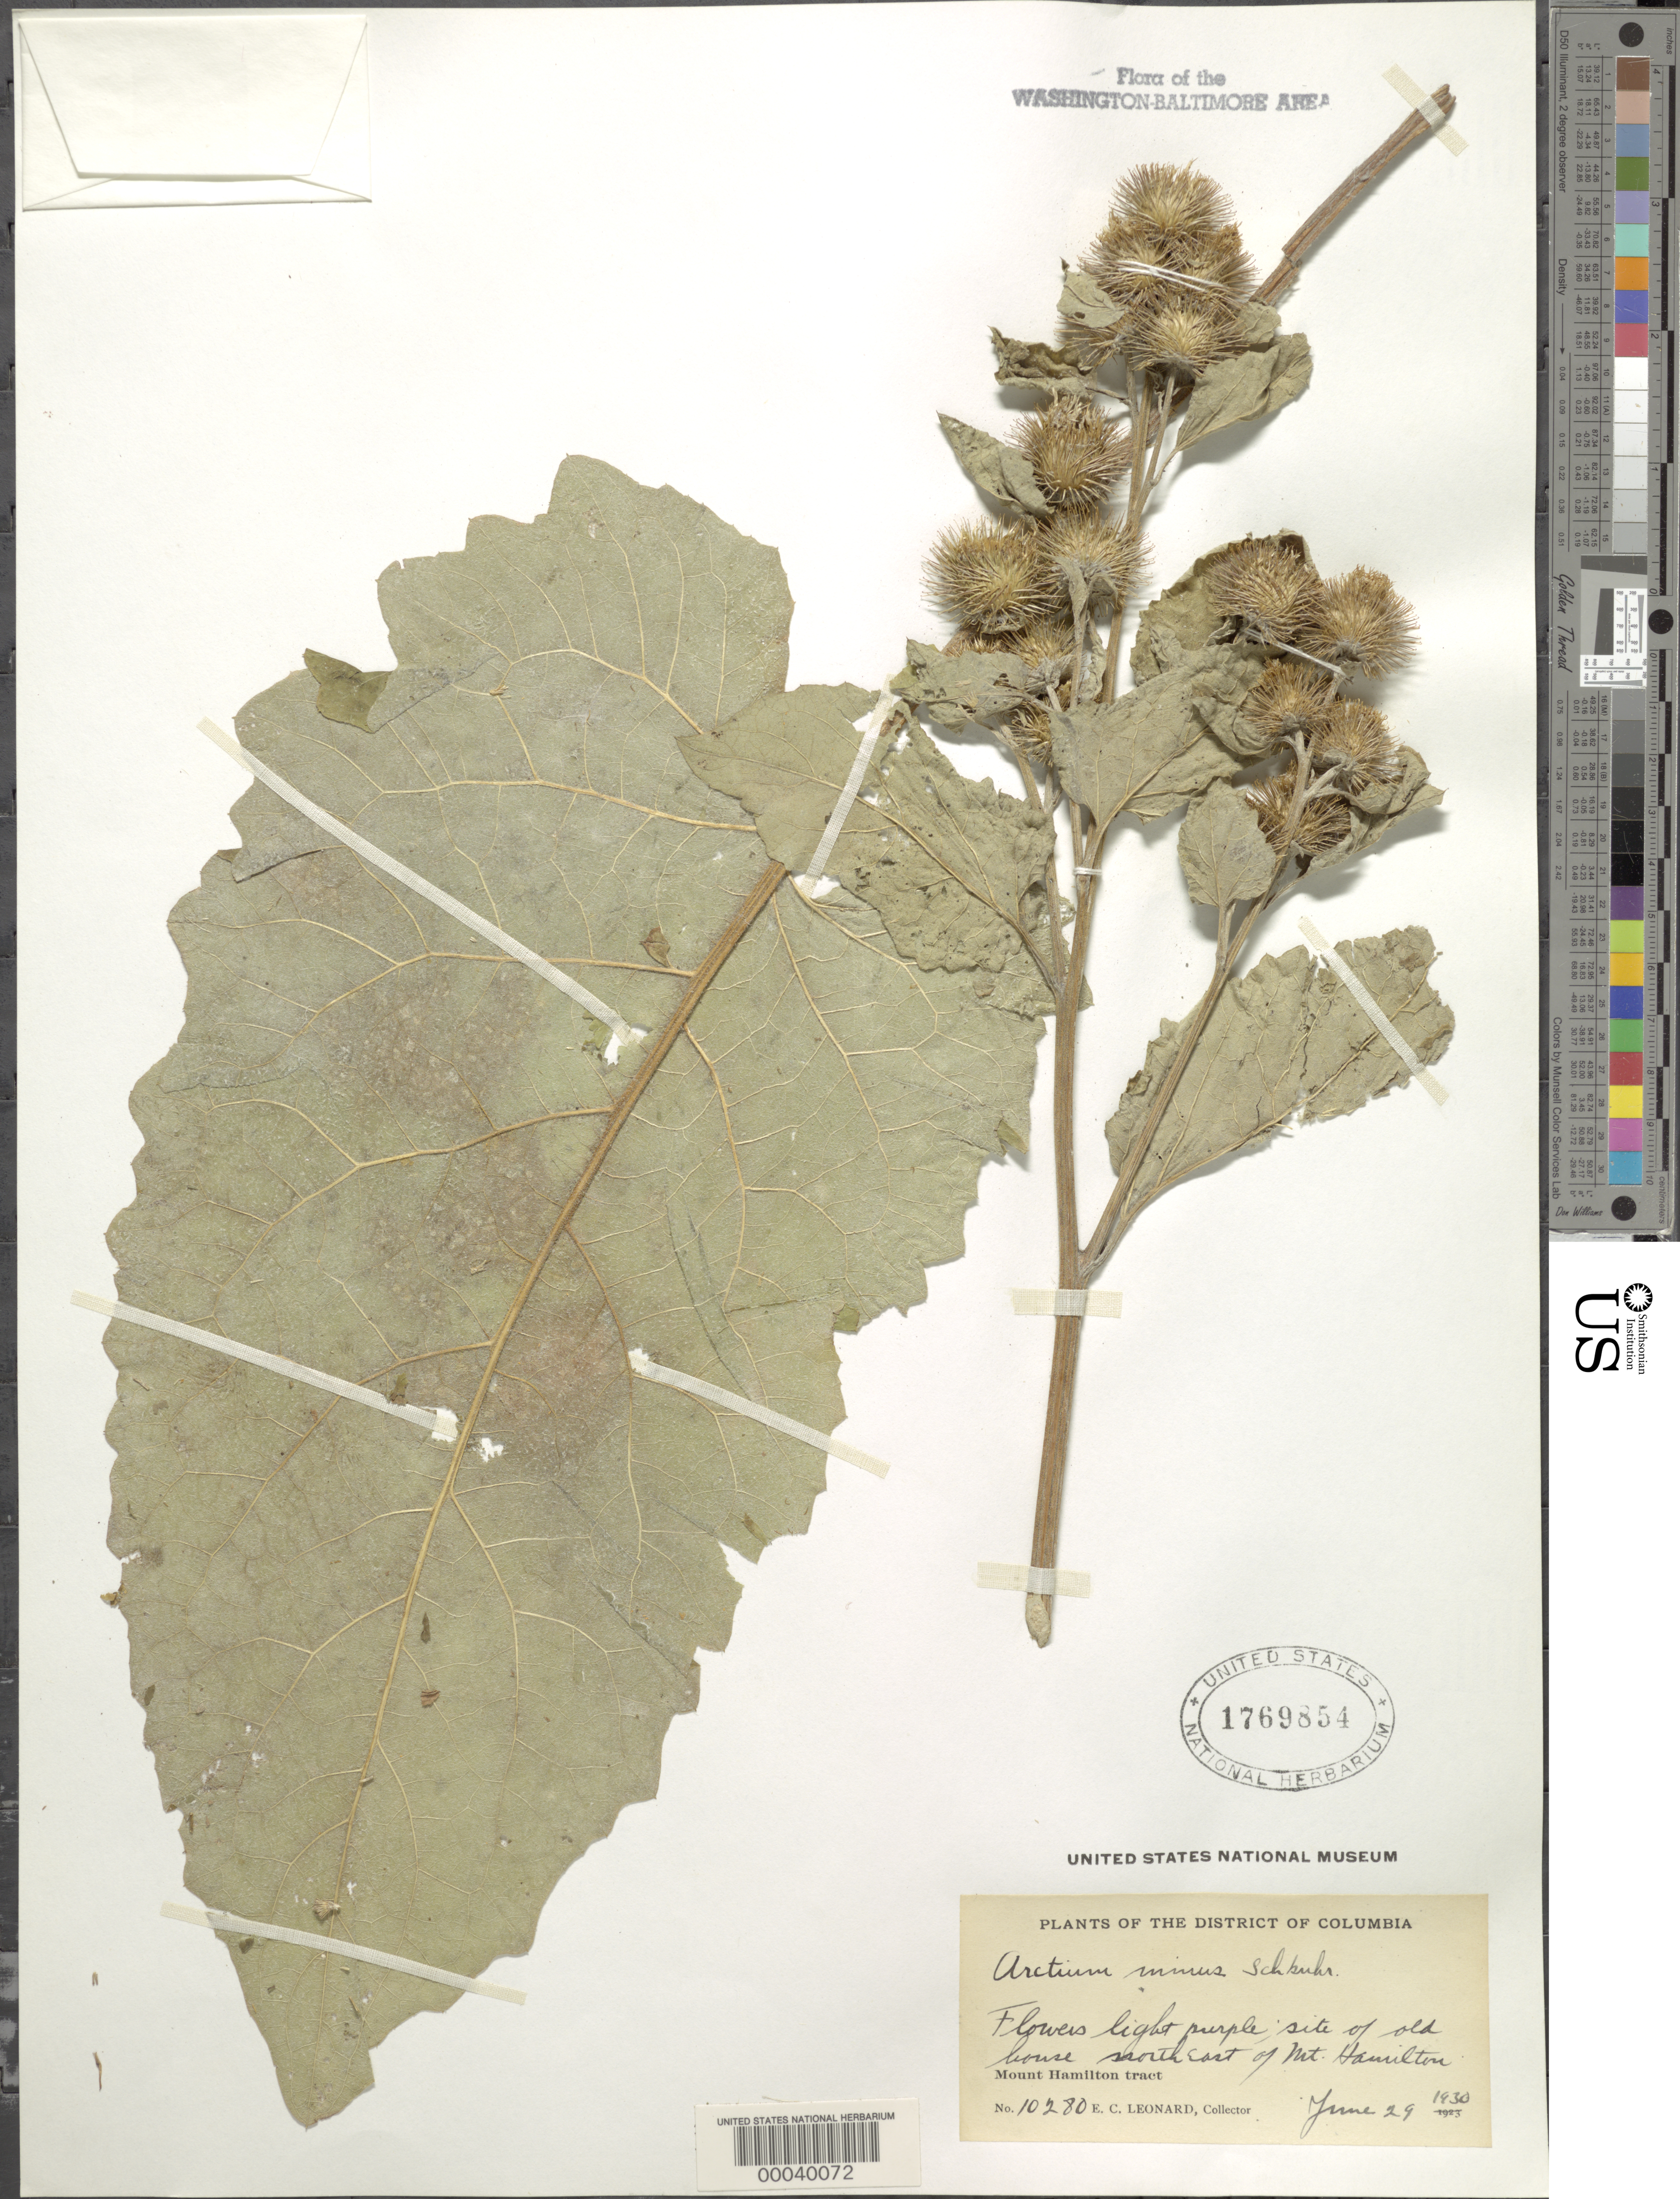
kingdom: Plantae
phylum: Tracheophyta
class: Magnoliopsida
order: Asterales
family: Asteraceae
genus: Arctium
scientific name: Arctium minus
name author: (Hill) Bernh.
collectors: E. C. Leonard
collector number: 10280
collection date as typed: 28 Jun 1930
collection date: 1930-06-28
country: United States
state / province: District of Columbia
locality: SE of Mount Hamilton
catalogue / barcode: US 1769854